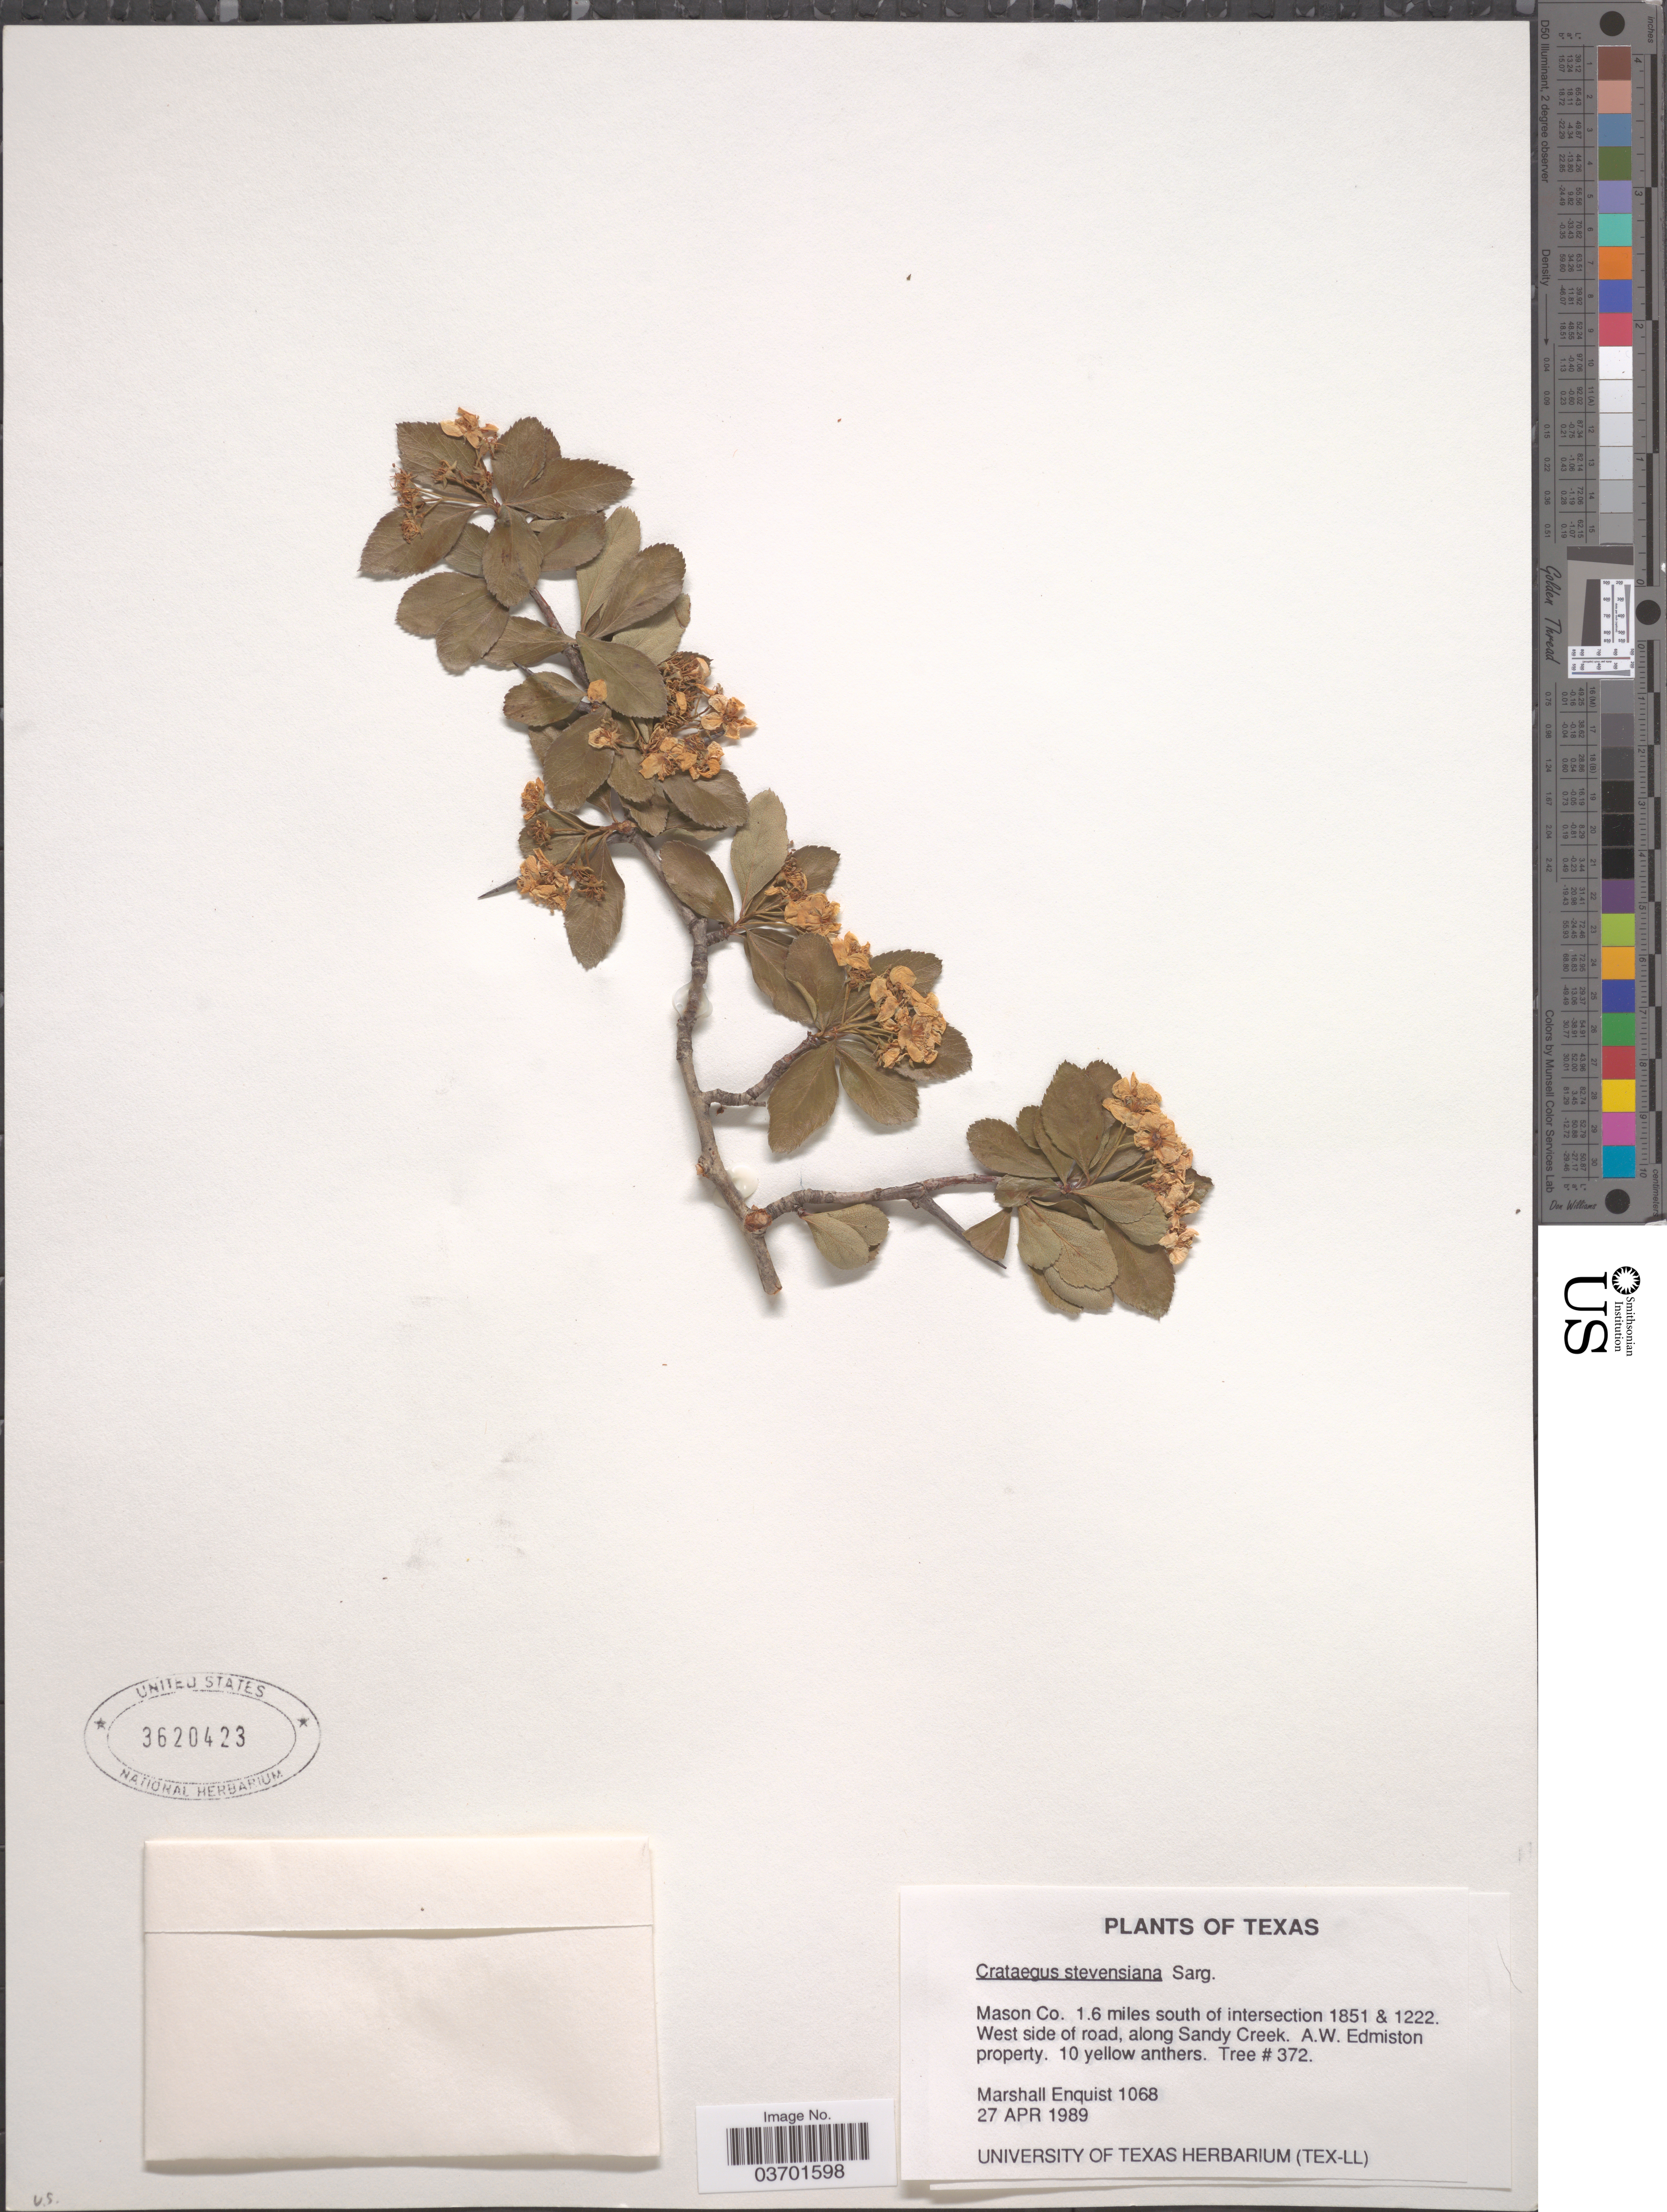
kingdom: Plantae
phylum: Tracheophyta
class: Magnoliopsida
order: Rosales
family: Rosaceae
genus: Crataegus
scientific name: Crataegus reverchonii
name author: Sarg.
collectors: M. Enquist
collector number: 1068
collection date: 1989-04-27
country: United States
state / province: Texas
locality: Mason Co. 1.6 miles south of intersection 1851 & 1222. West side of road, along Sandy Creek. A.W. Edmiston property.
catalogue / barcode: US 3620423